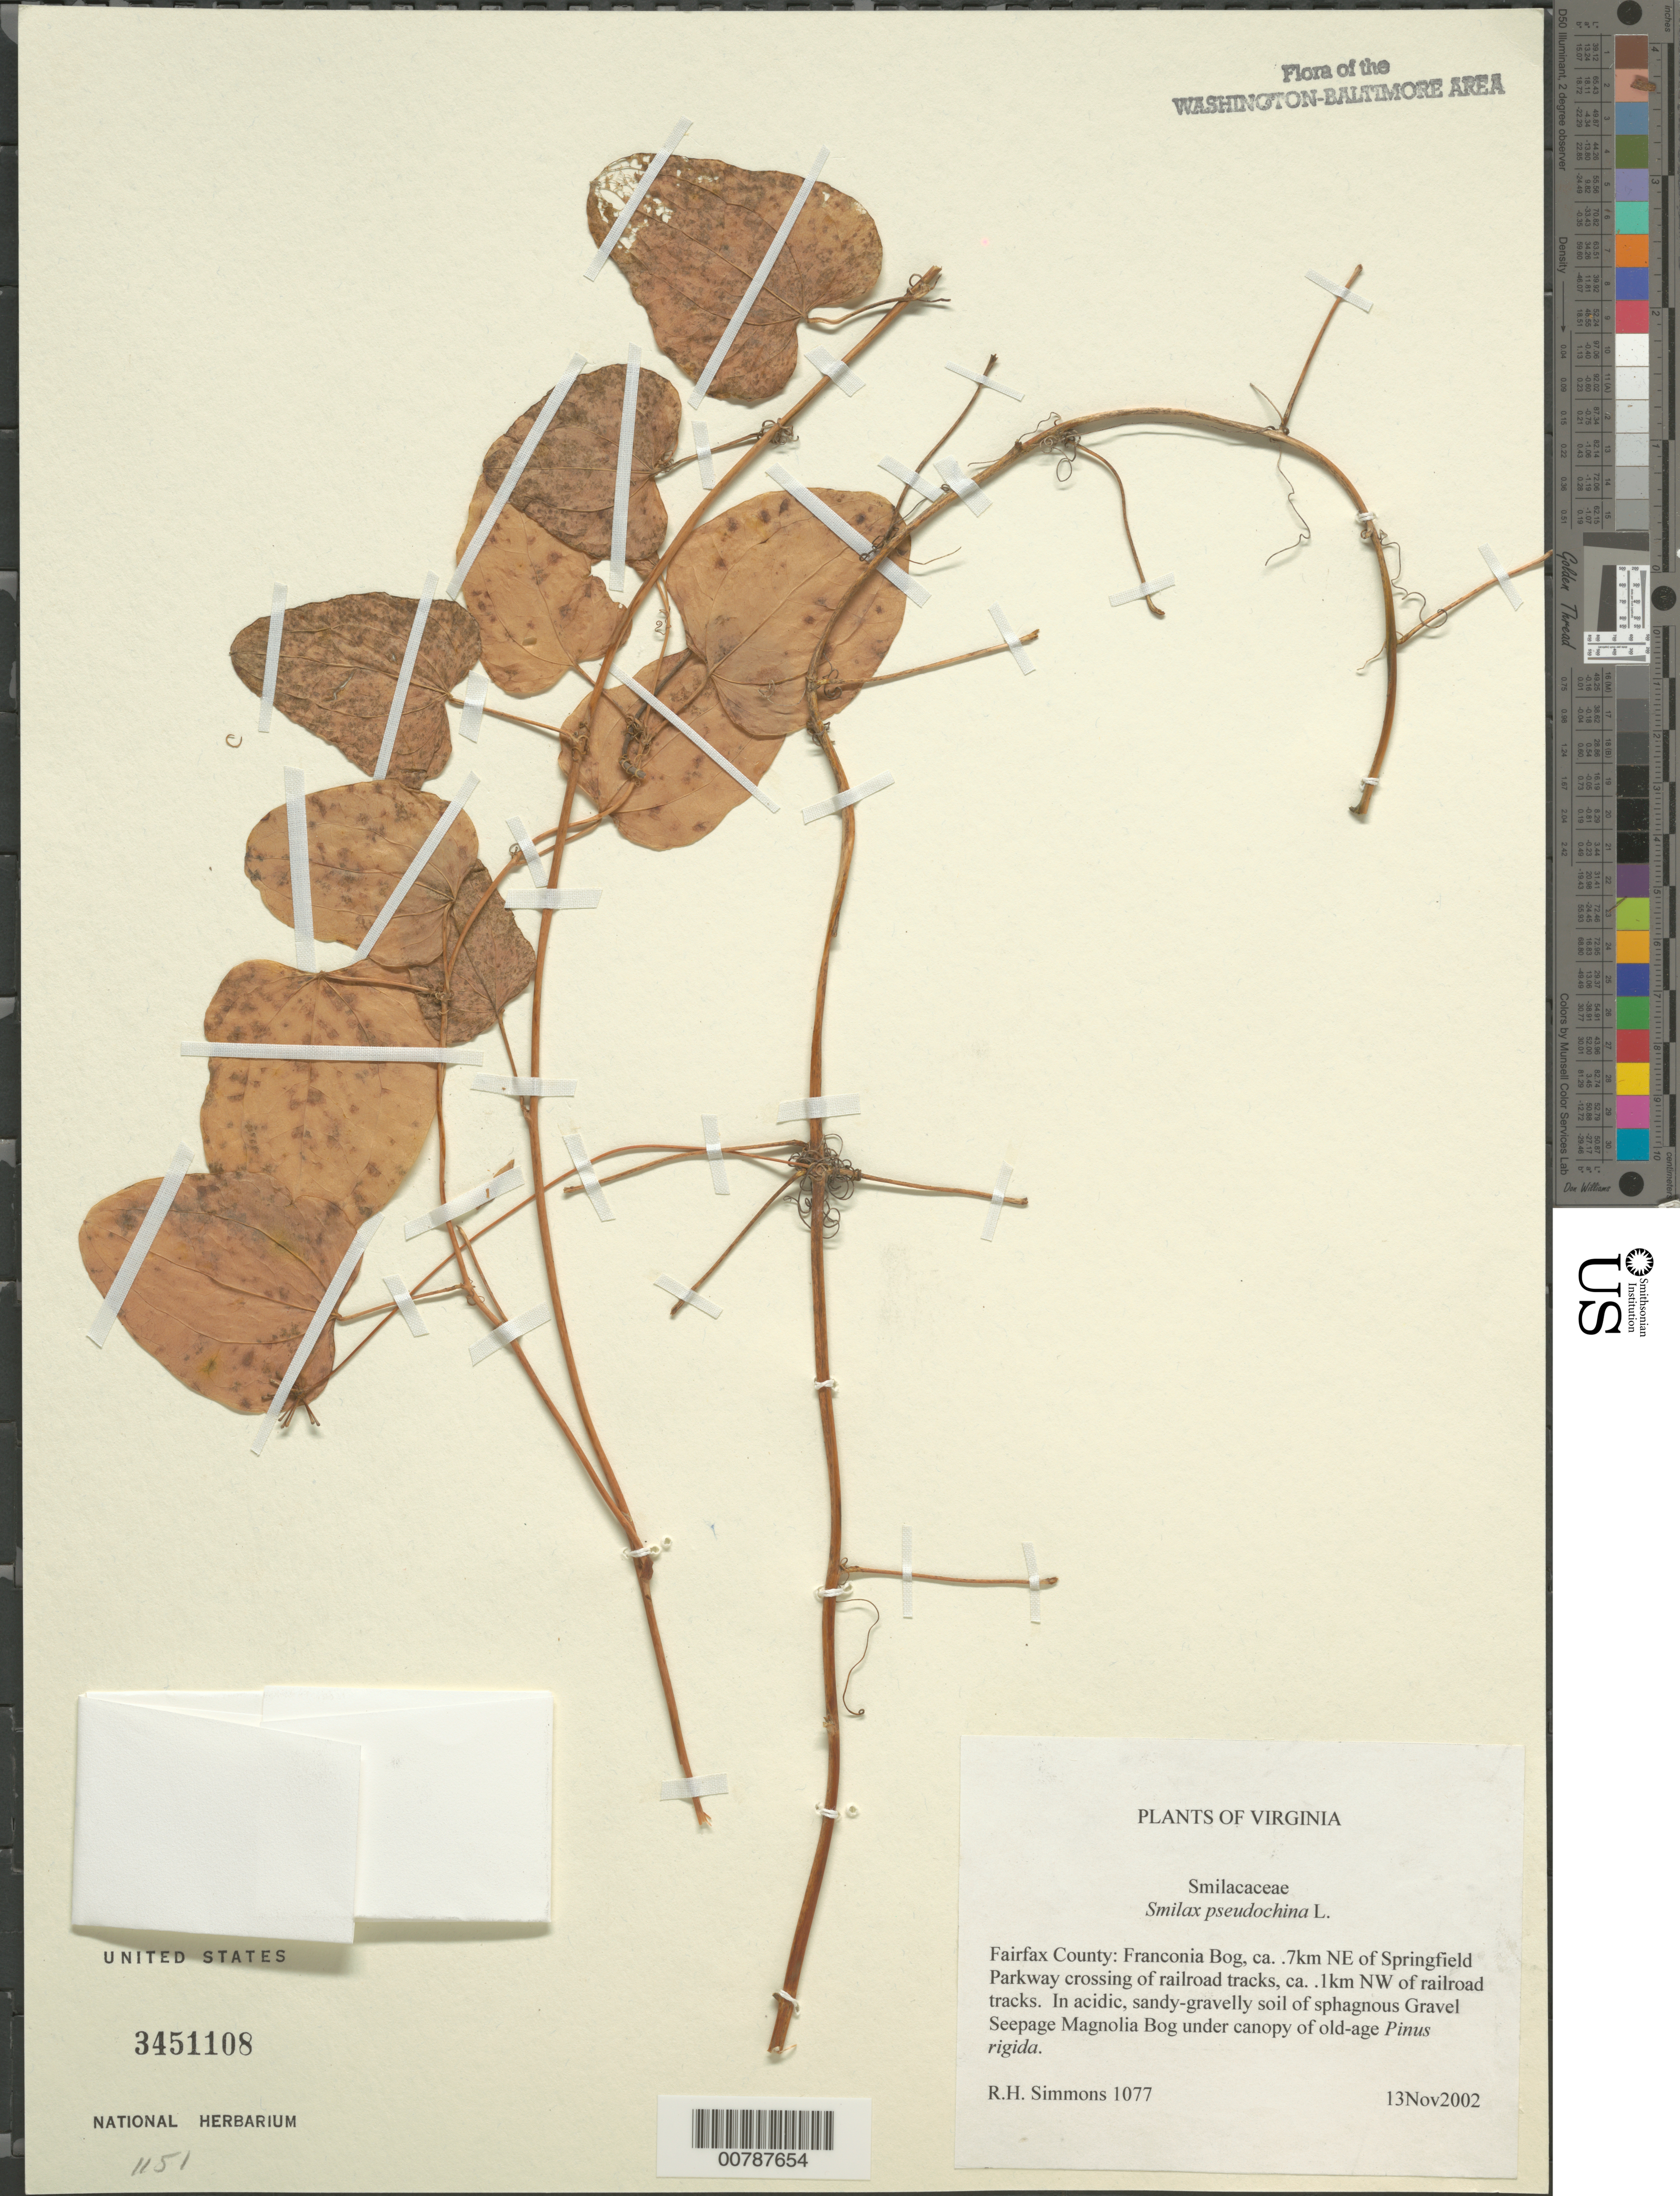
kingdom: Plantae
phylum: Tracheophyta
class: Liliopsida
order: Liliales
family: Smilacaceae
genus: Smilax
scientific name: Smilax pseudochina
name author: L.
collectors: R. H. Simmons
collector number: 1077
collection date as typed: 13 Nov 2002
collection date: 2002-11-13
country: United States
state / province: Virginia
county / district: Fairfax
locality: Franconia Bog, ca. 0.7 km NE of Springfield Parkway crossing of railroad tracks, ca. 0.1 km NW of railroad tracks.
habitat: In acidic, sandy-gravelly soil of sphagnous Gravel Seepage Magnolia Bog under canopy of old-age Pinus rigida.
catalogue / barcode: US 3451108